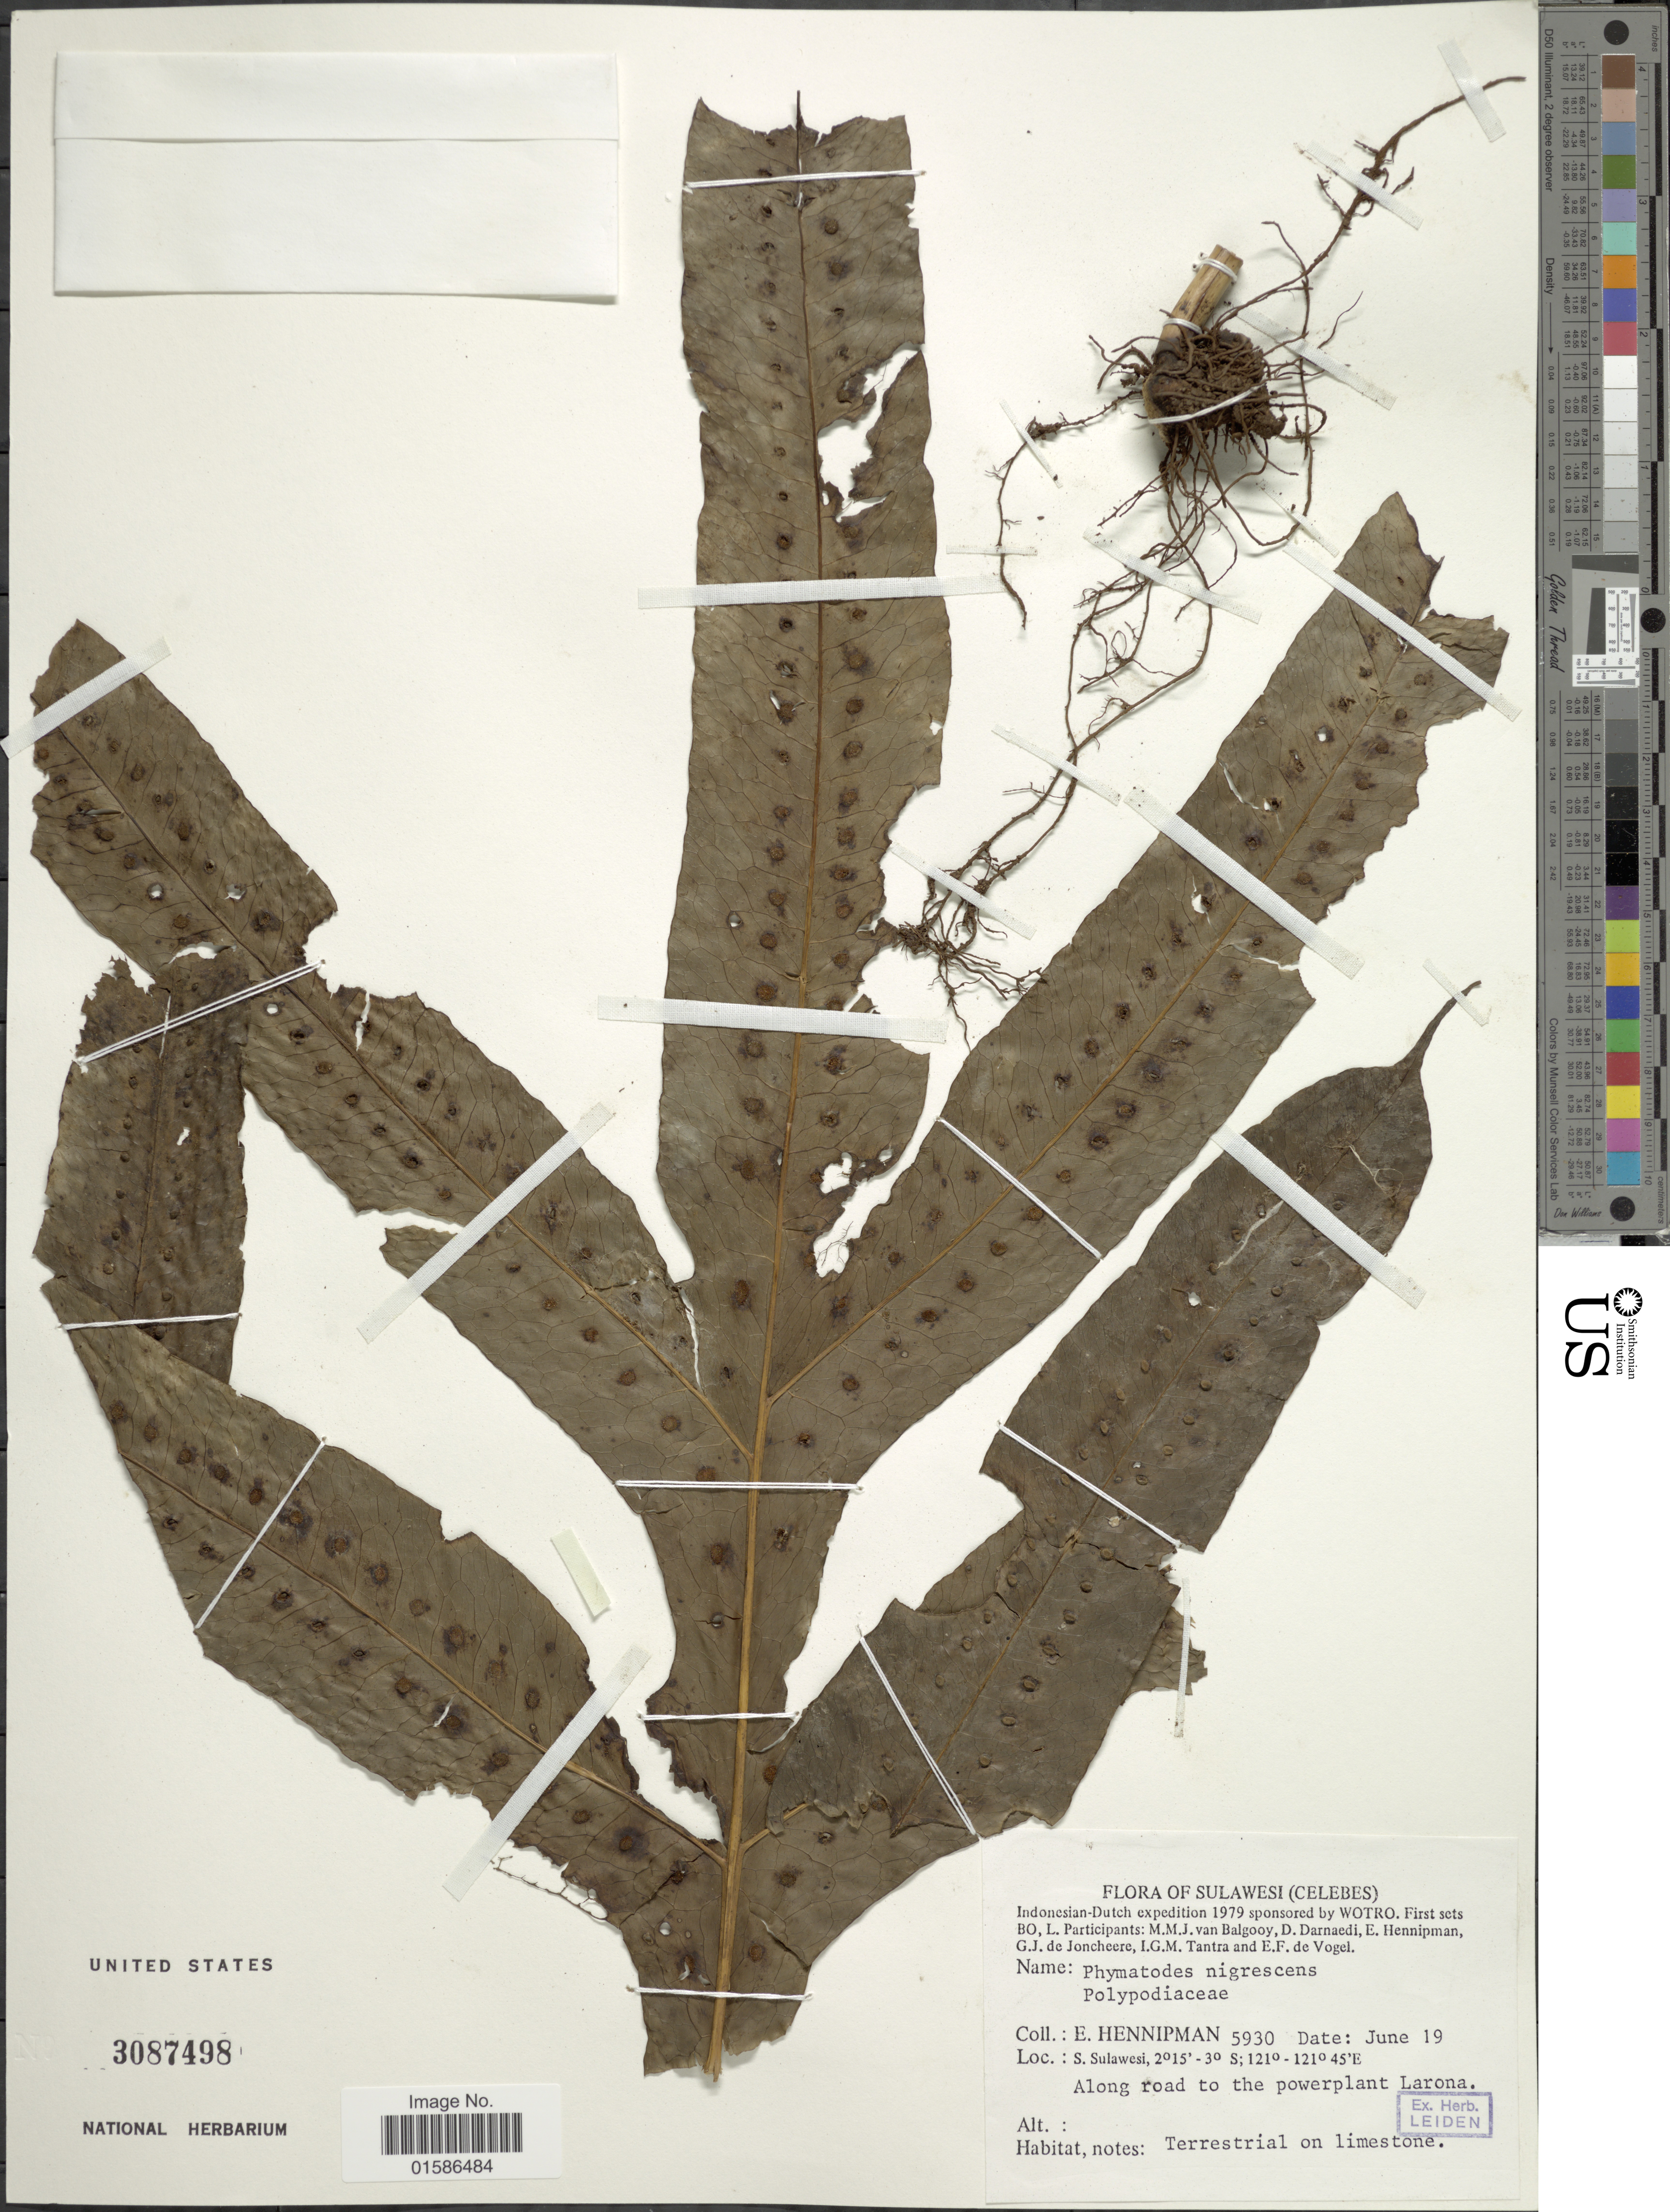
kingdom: Plantae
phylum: Tracheophyta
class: Polypodiopsida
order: Polypodiales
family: Polypodiaceae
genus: Microsorum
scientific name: Microsorum membranifolium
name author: (R. Br.) Ching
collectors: E. Hennipman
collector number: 5930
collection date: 1979-06-19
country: Indonesia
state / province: Sulawesi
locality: (Celebes), S. Sulawesi, Along road to the powerplant Larona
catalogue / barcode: US 3087498